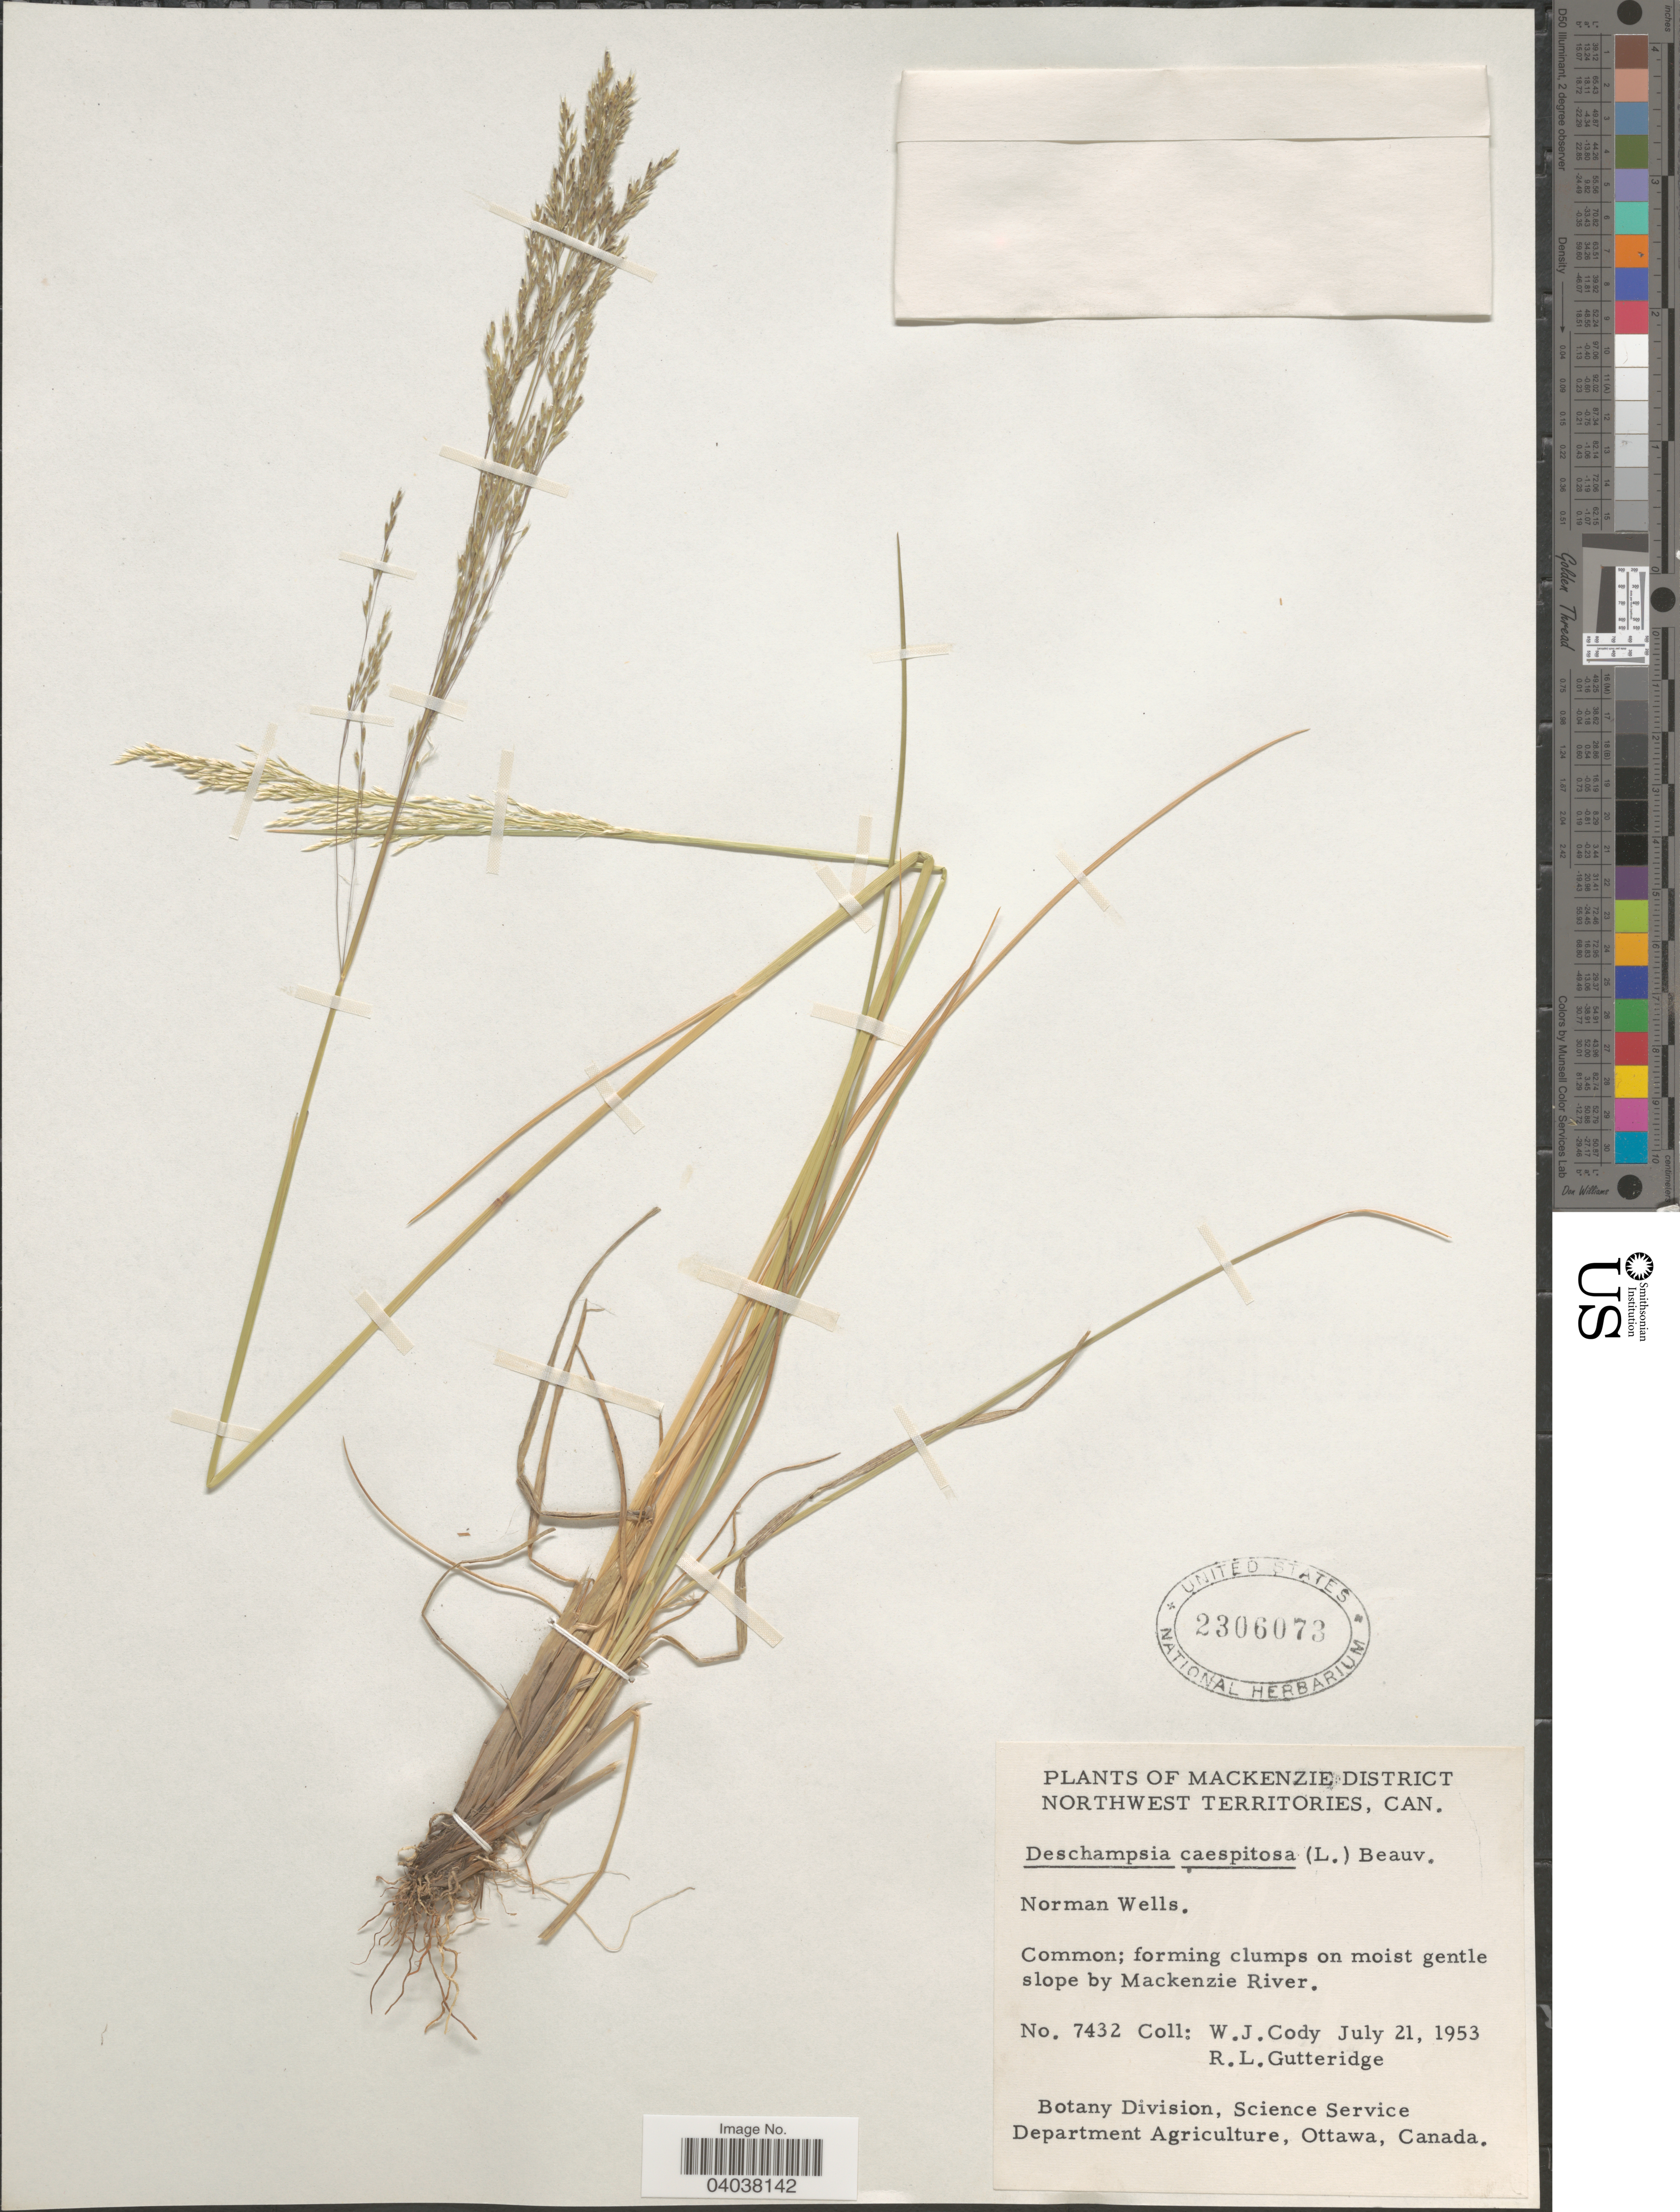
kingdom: Plantae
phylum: Tracheophyta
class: Liliopsida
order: Poales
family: Poaceae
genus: Deschampsia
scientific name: Deschampsia cespitosa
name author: (L.) P. Beauv.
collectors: W. Cody & R. Gutteridge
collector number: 7432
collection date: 1953-07-21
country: Canada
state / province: Northwest Territories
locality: Mackenzie District. Norman Wells. Slope by Mackenzie River.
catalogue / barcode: US 2306073